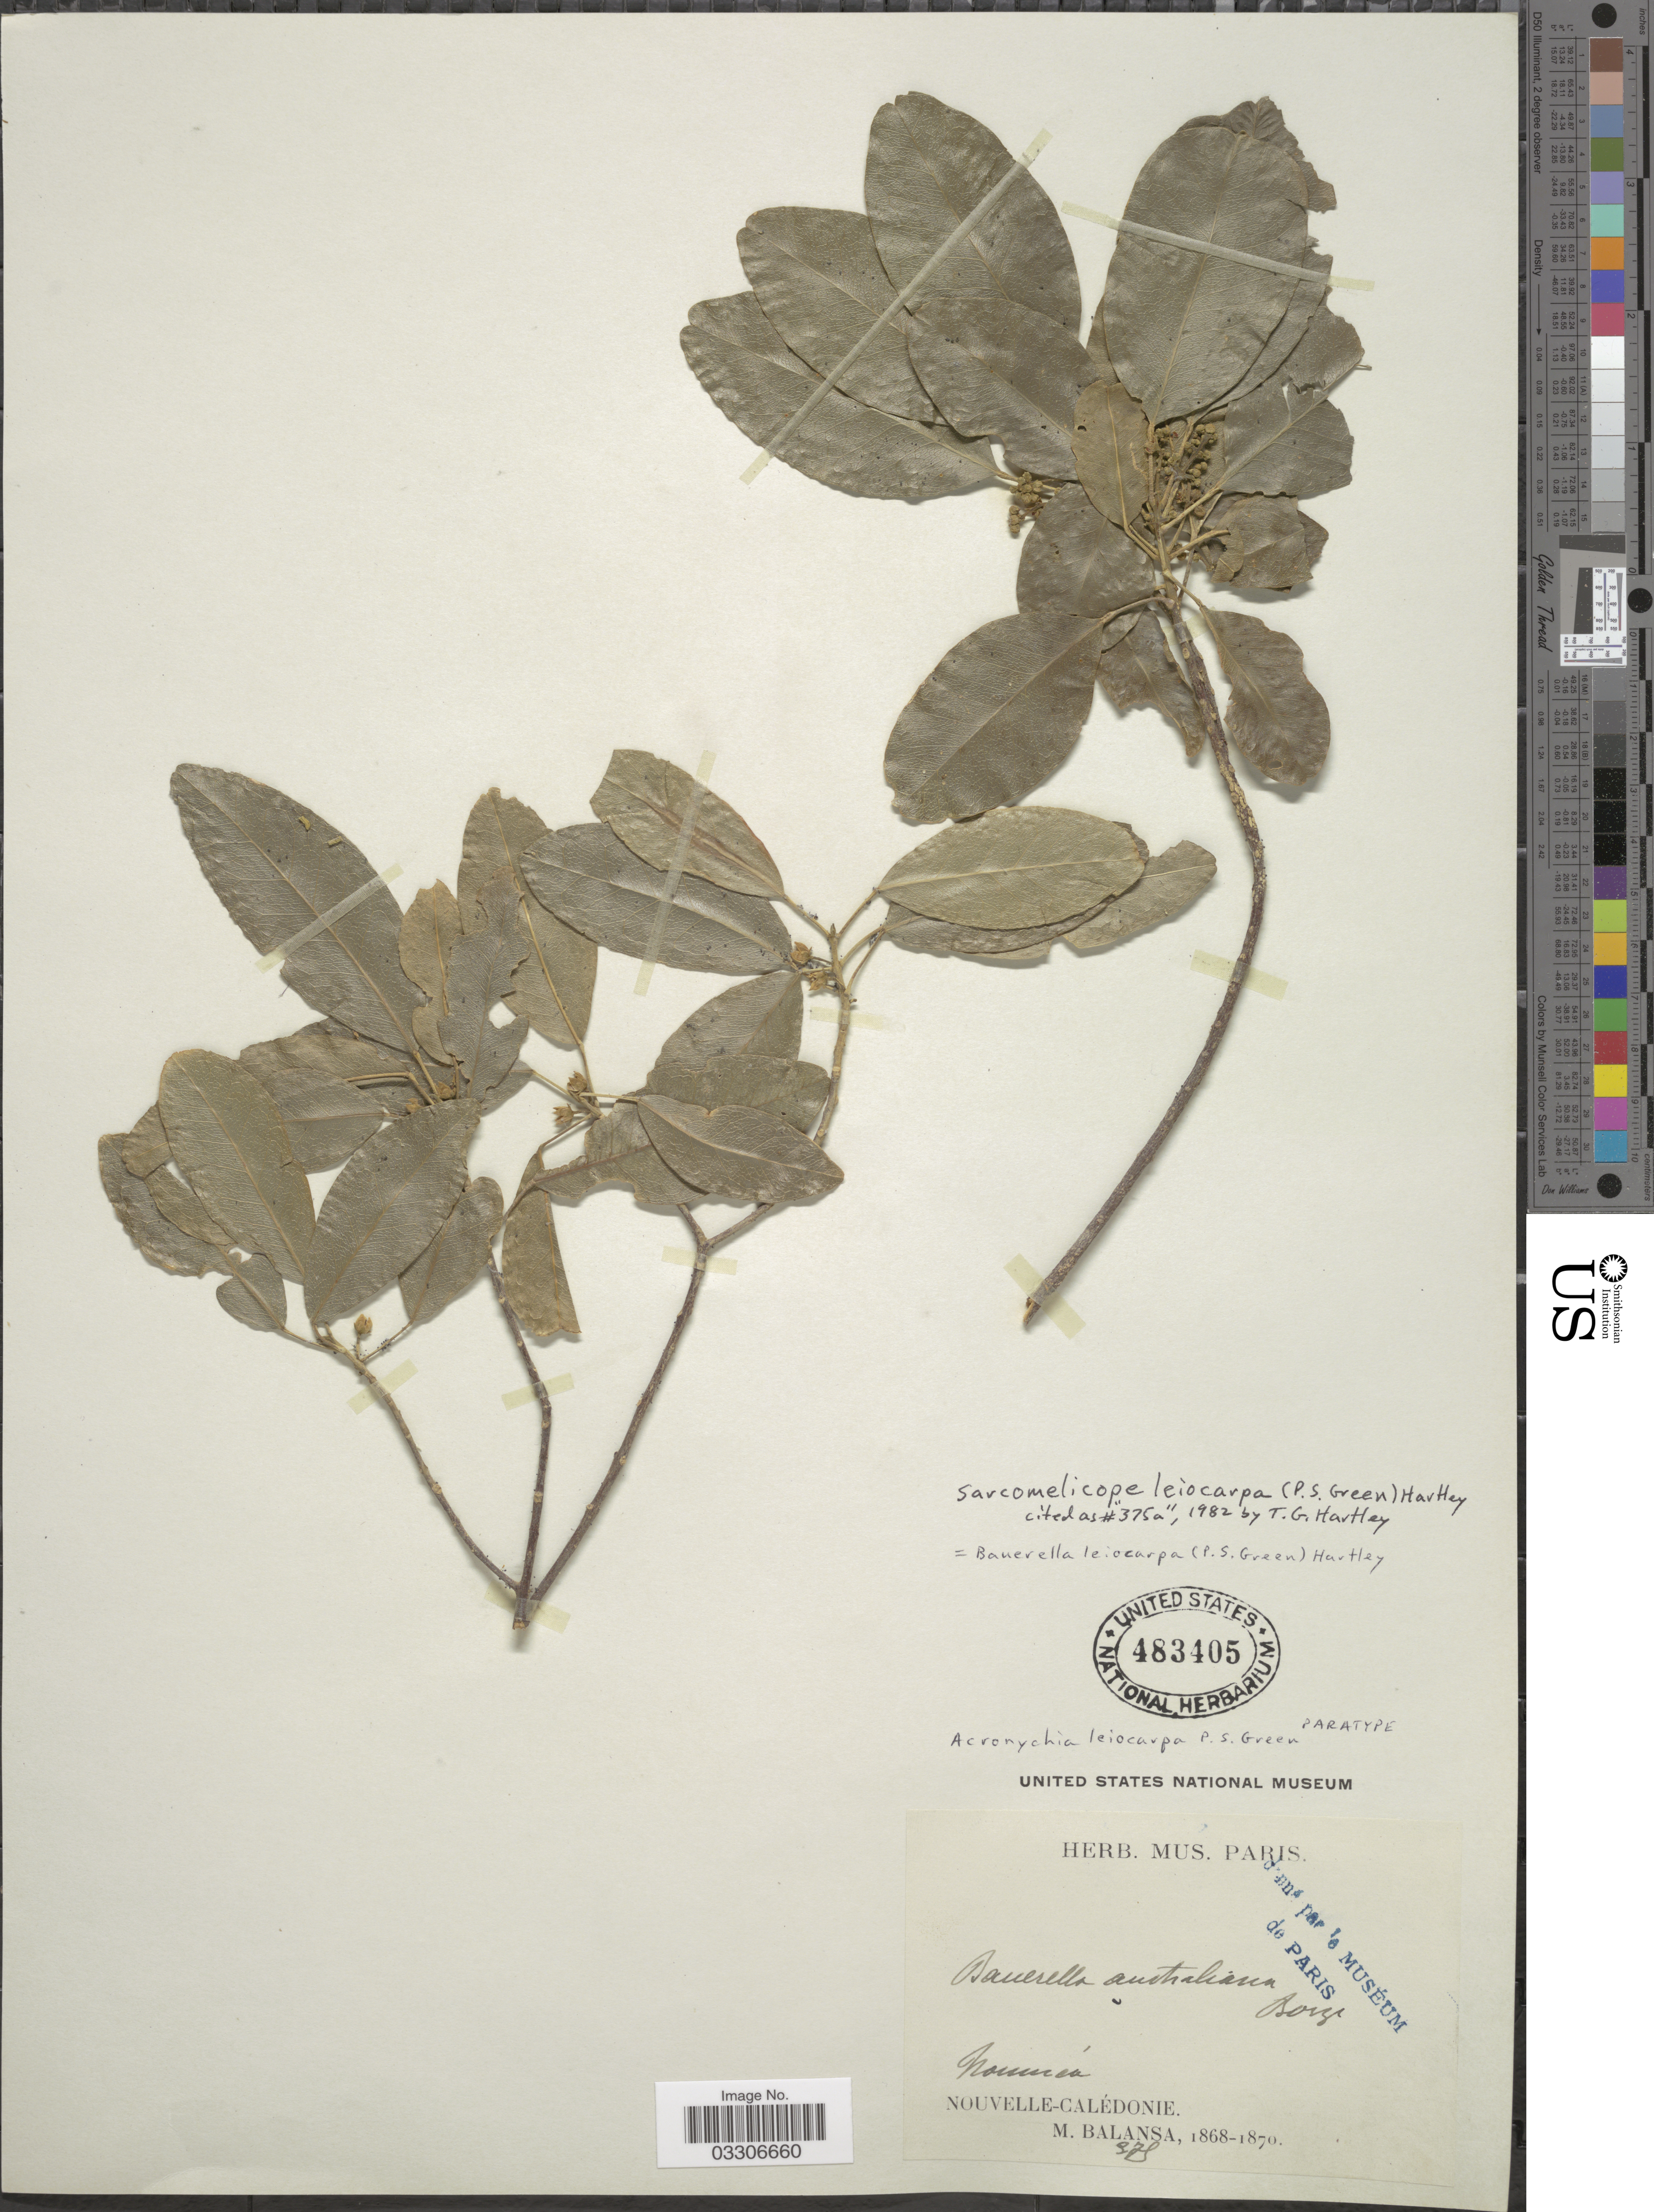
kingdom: Plantae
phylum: Tracheophyta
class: Magnoliopsida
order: Sapindales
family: Rutaceae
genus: Sarcomelicope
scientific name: Sarcomelicope leiocarpa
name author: (P.S. Green) T.G. Hartley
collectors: B. Balansa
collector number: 375*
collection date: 1868/1870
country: New Caledonia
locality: Nouméa. Nouvelle-Calédonie.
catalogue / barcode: US 483405